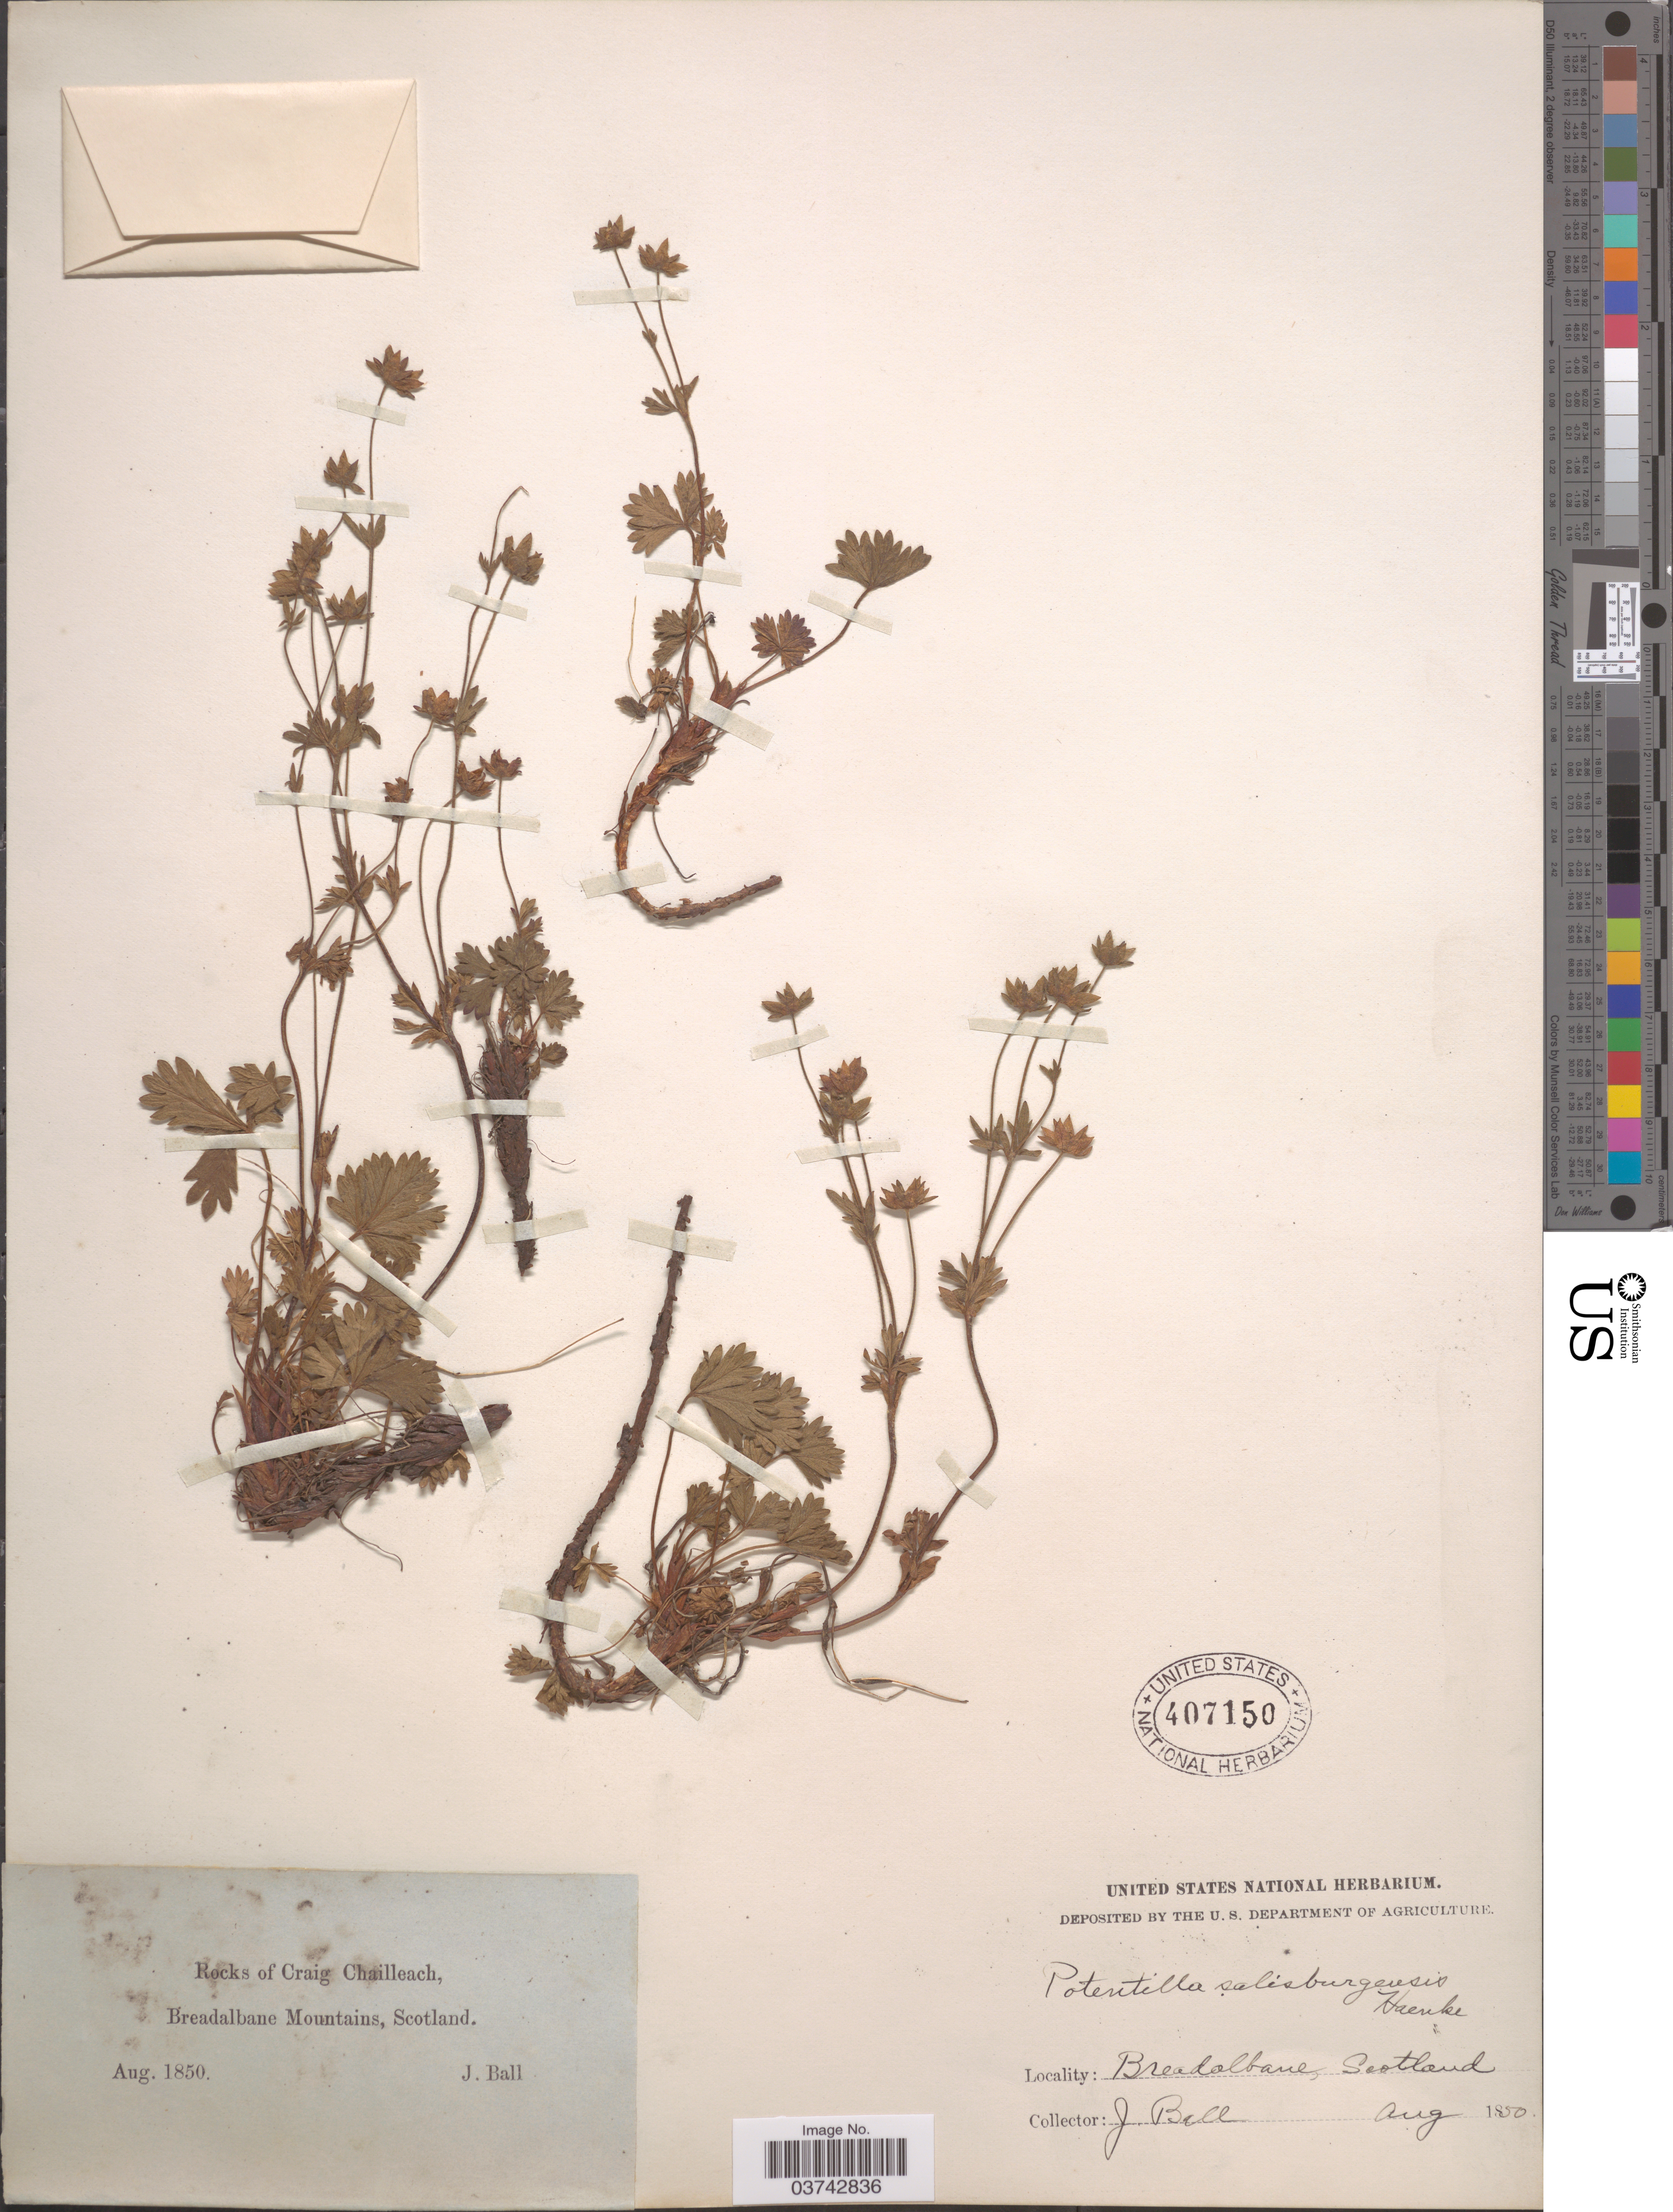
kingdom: Plantae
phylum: Tracheophyta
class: Magnoliopsida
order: Rosales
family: Rosaceae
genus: Potentilla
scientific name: Potentilla salisburgensis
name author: Haenke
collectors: J. Ball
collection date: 1850-08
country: United Kingdom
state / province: Scotland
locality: Rocks of Craig Chailleach, Breadalbane Mountains. Breadalbane.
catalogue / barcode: US 407150